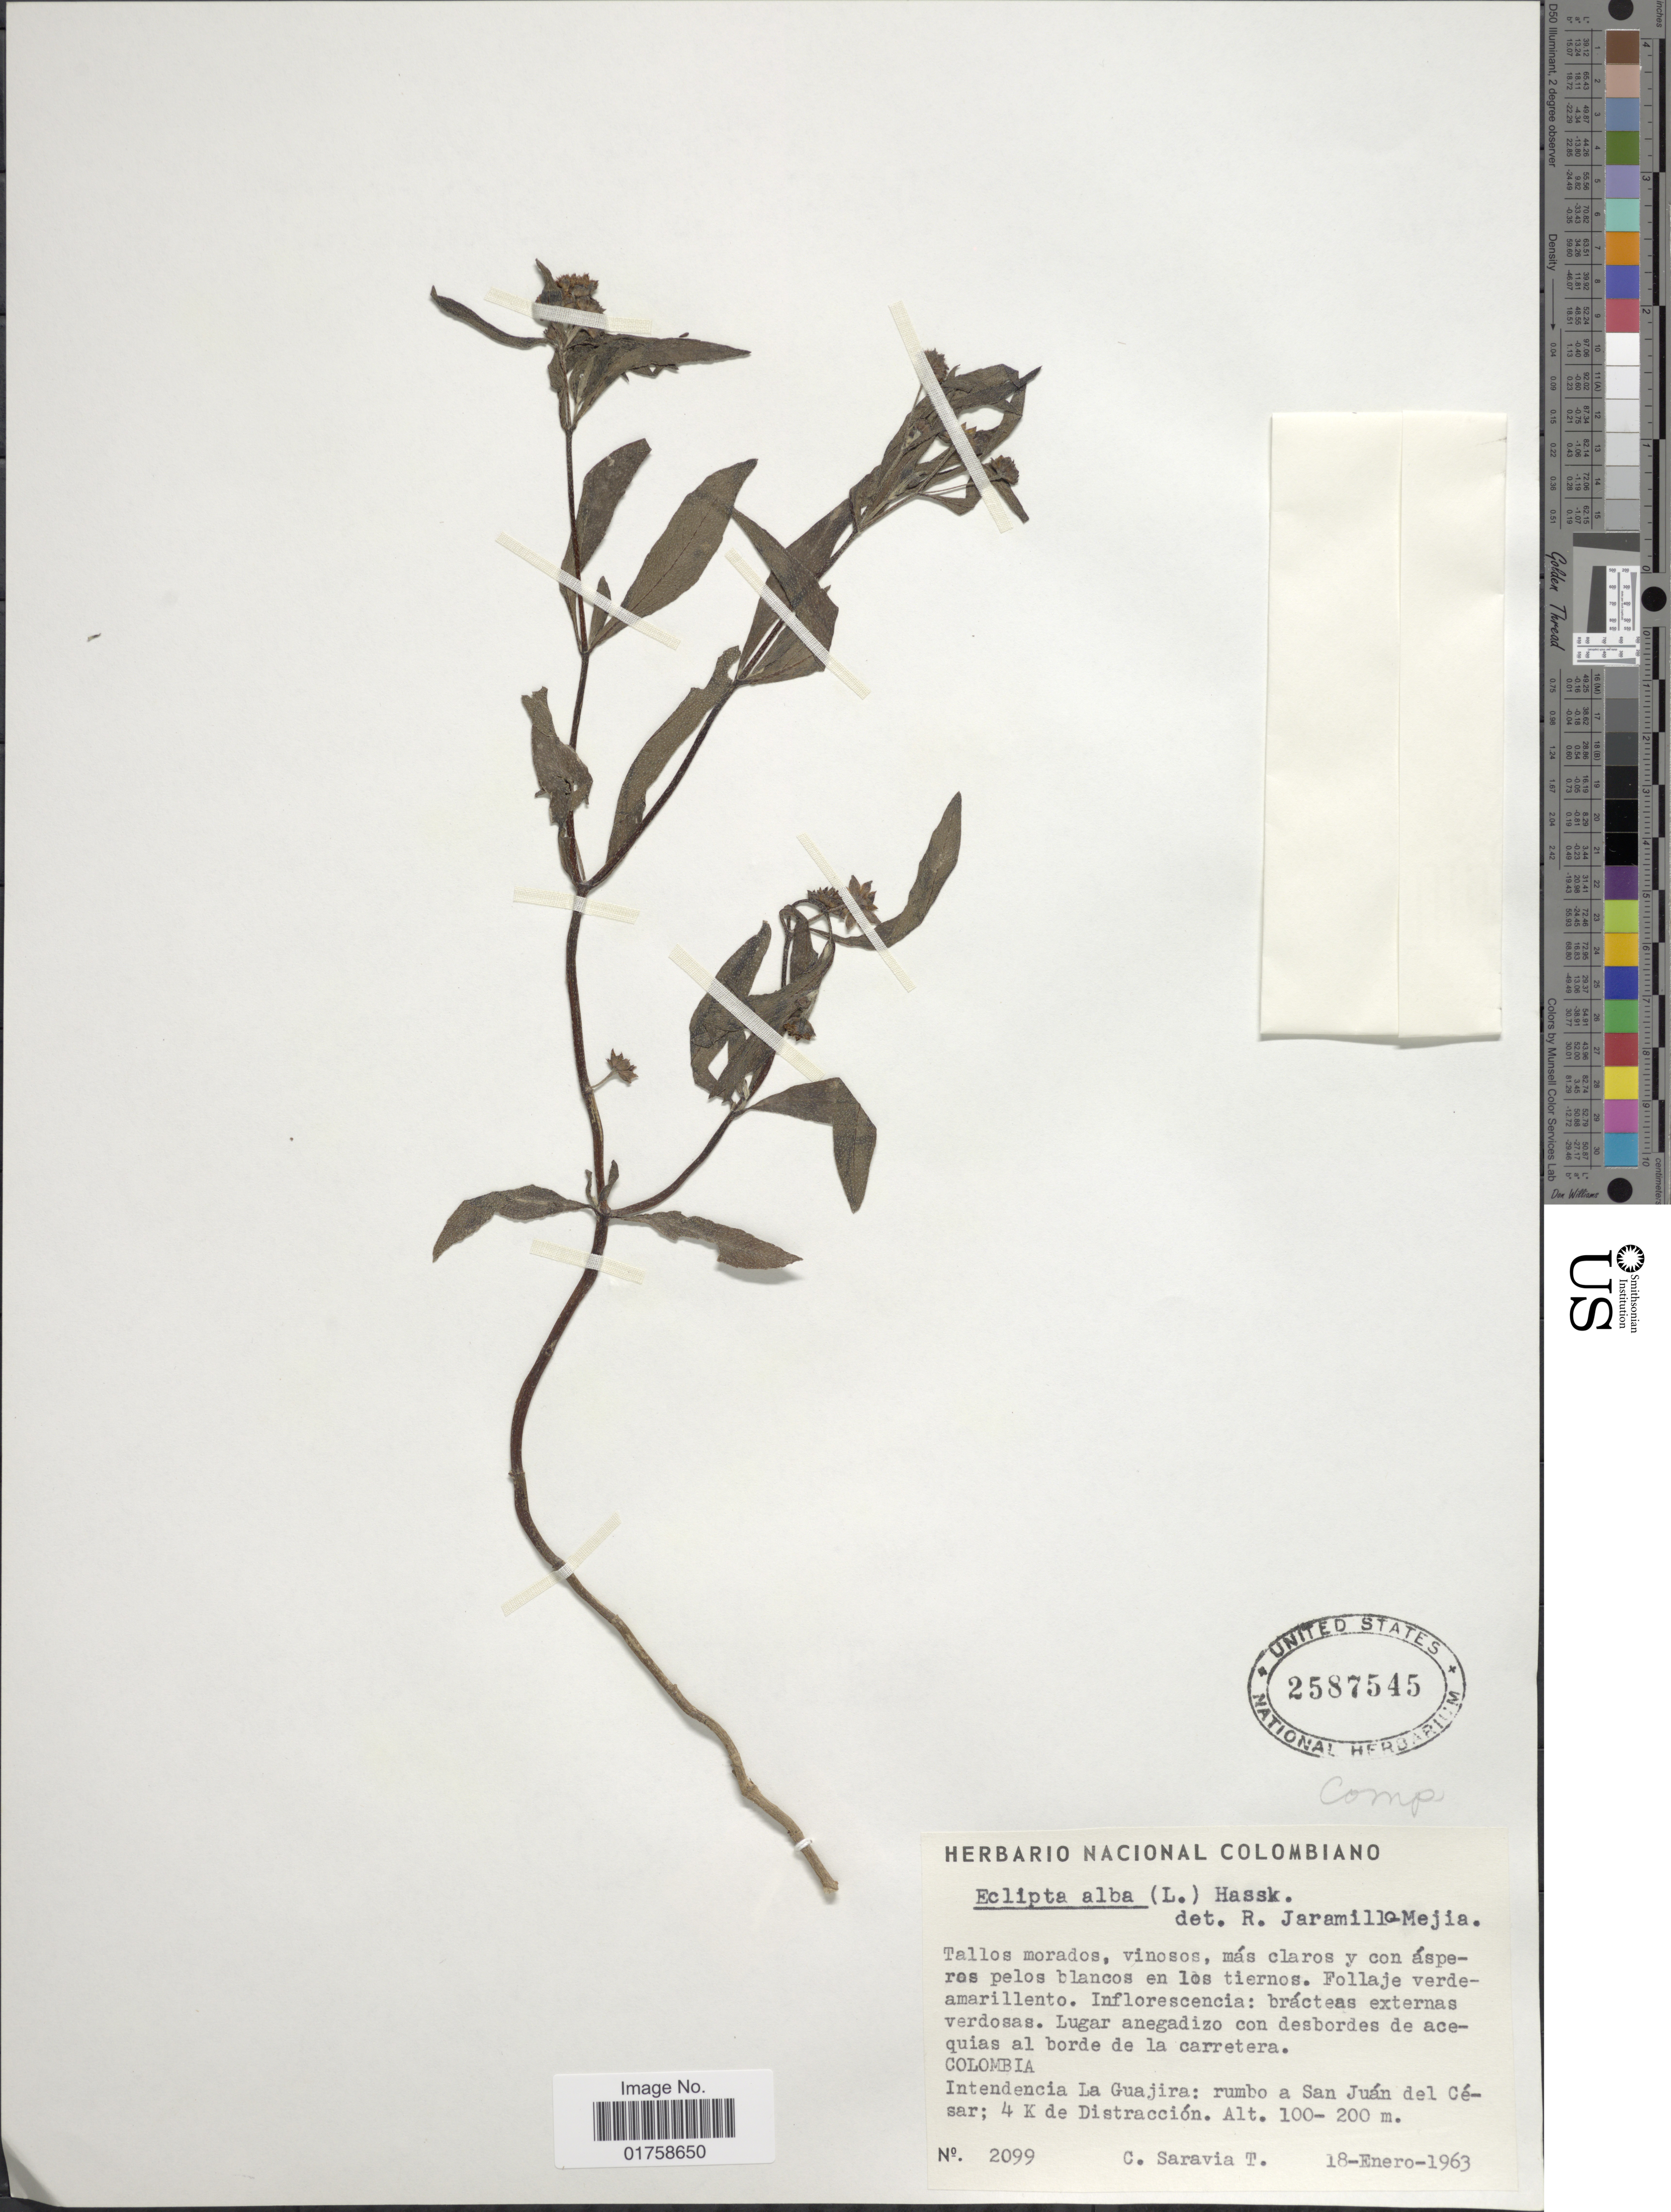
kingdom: Plantae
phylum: Tracheophyta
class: Magnoliopsida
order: Asterales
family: Asteraceae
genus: Eclipta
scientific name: Eclipta alba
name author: (L.) Hassk.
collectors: C. Saravia T.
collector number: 2099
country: Colombia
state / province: La Guajira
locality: Colombia. Intendecia La Guajira: rumbo a San Juan del Cesar; 4 K de Distraccion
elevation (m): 100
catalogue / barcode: US 2587545